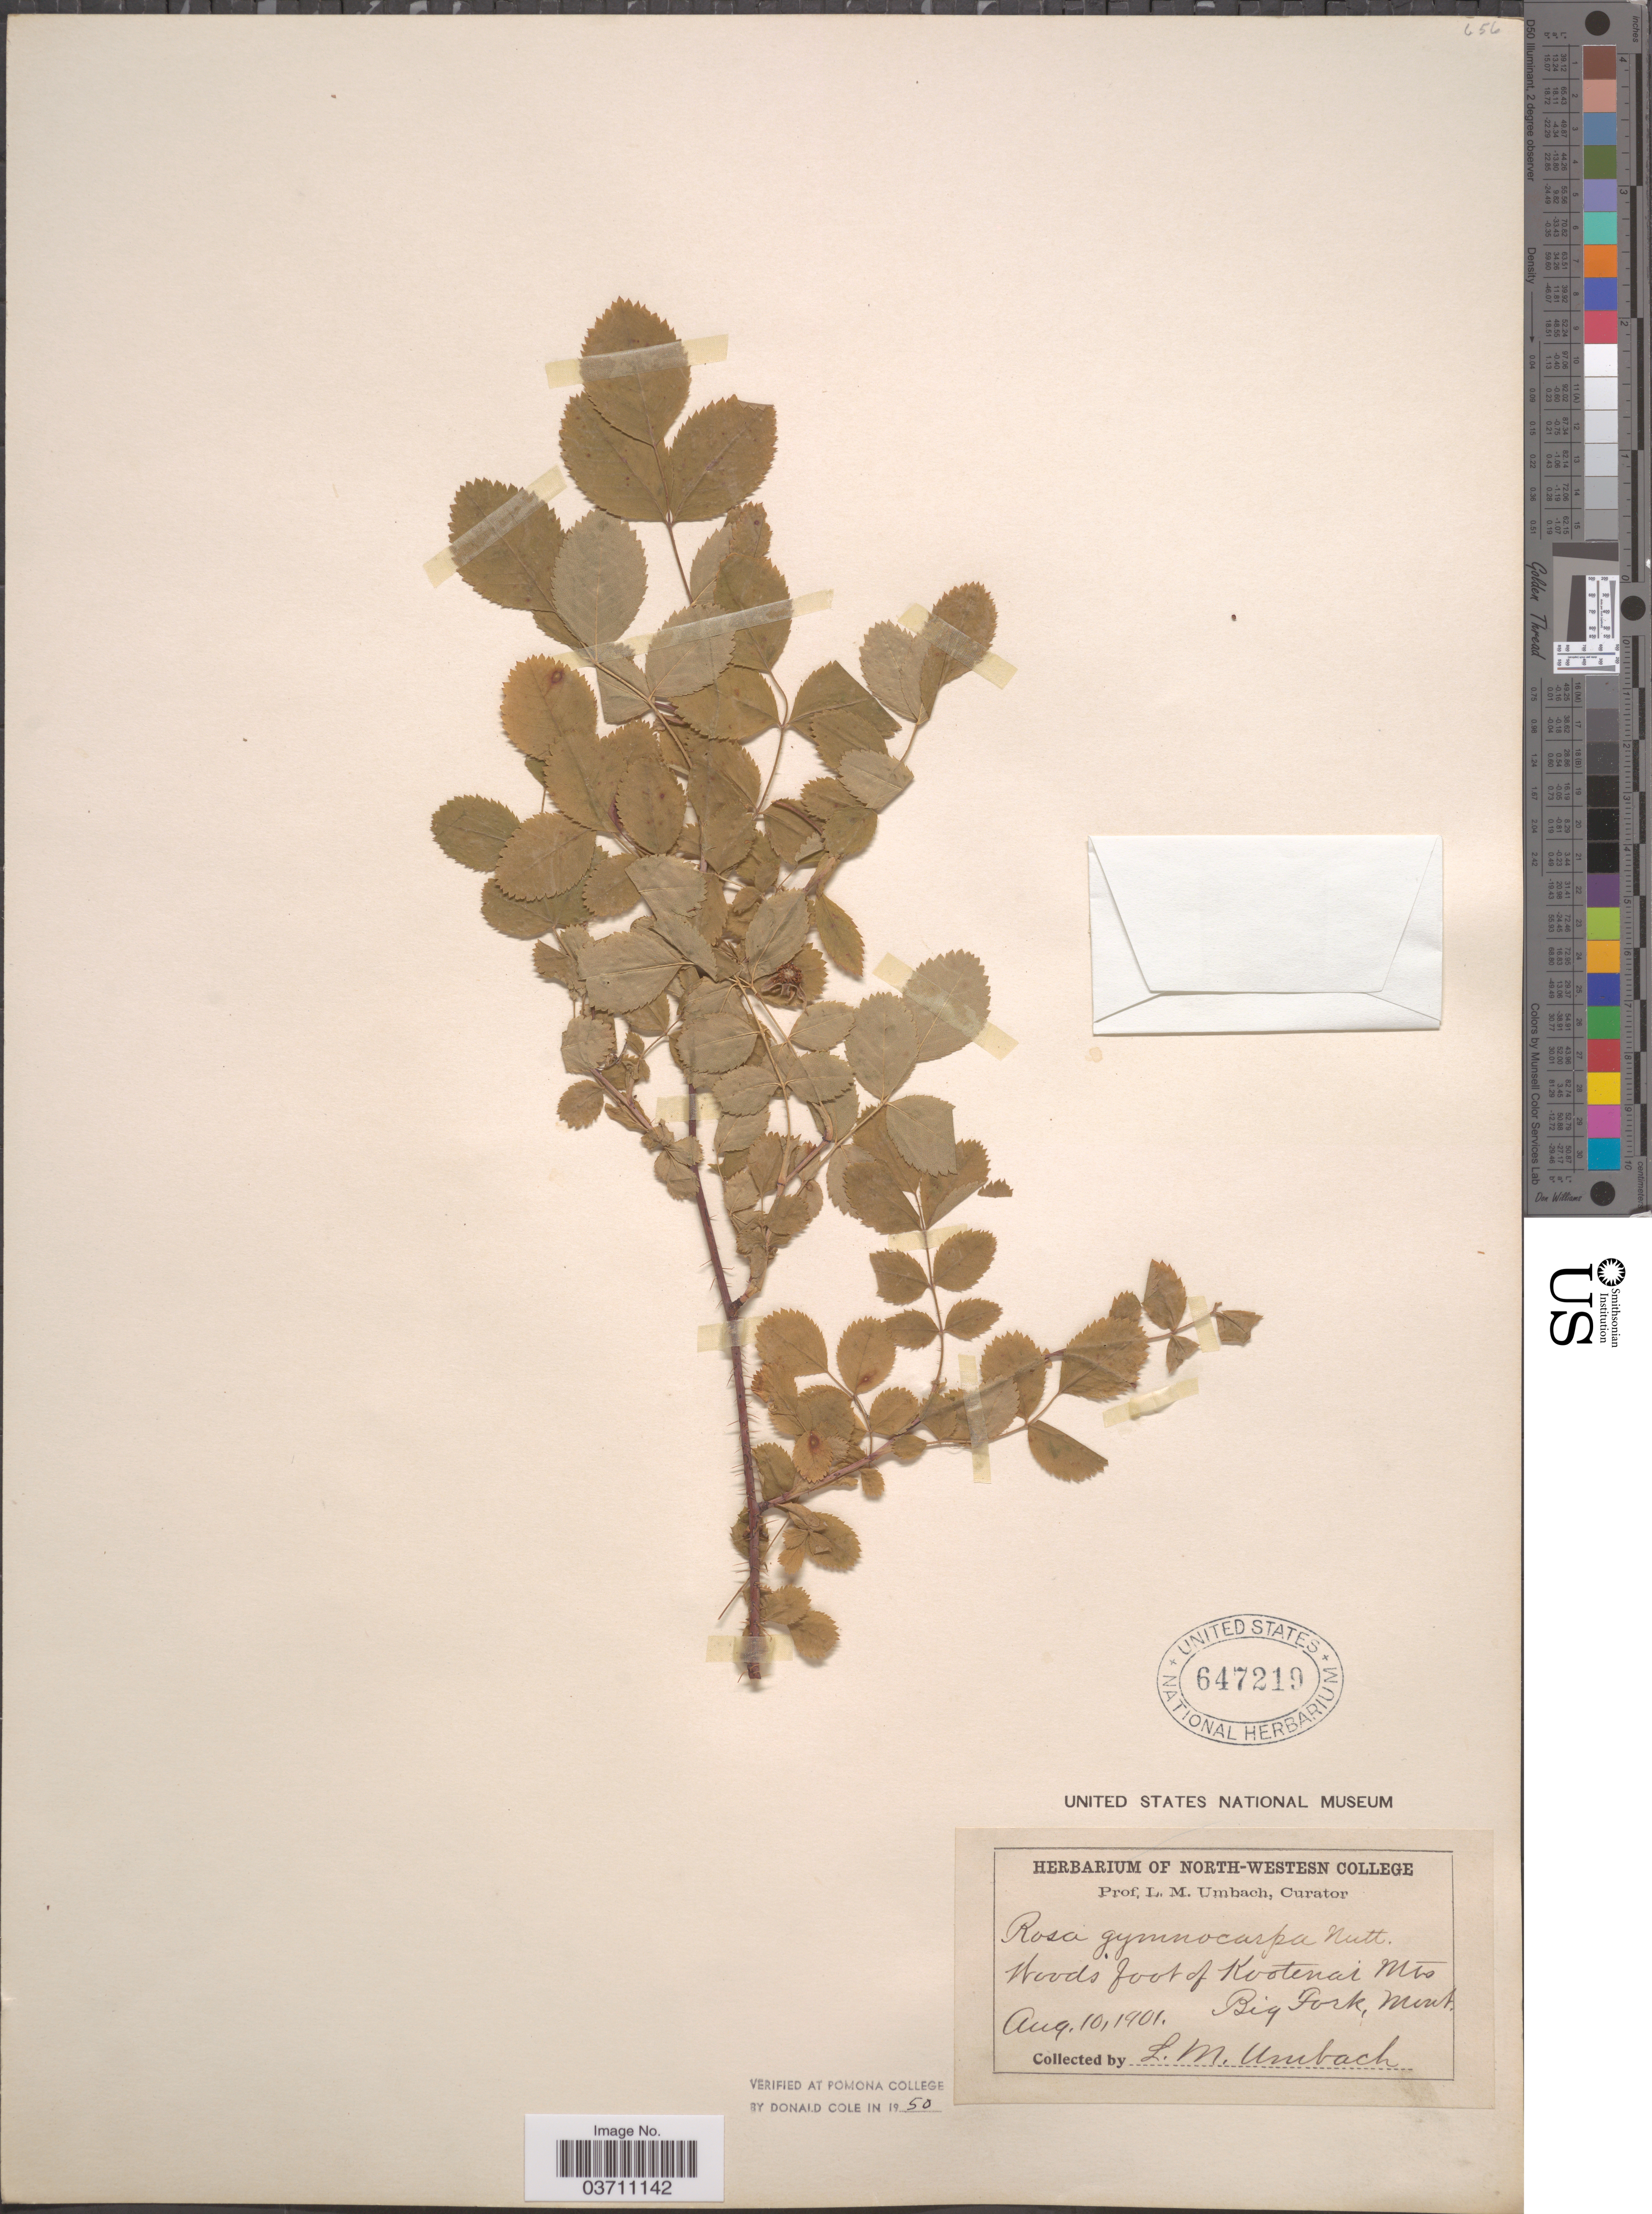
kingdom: Plantae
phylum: Tracheophyta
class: Magnoliopsida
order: Rosales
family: Rosaceae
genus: Rosa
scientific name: Rosa gymnocarpa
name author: Nutt.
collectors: L. M. Umbach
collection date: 1901-08-10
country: United States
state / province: Montana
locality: Woods foot of Kootenai Mts. Big Fork.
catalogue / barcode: US 647219